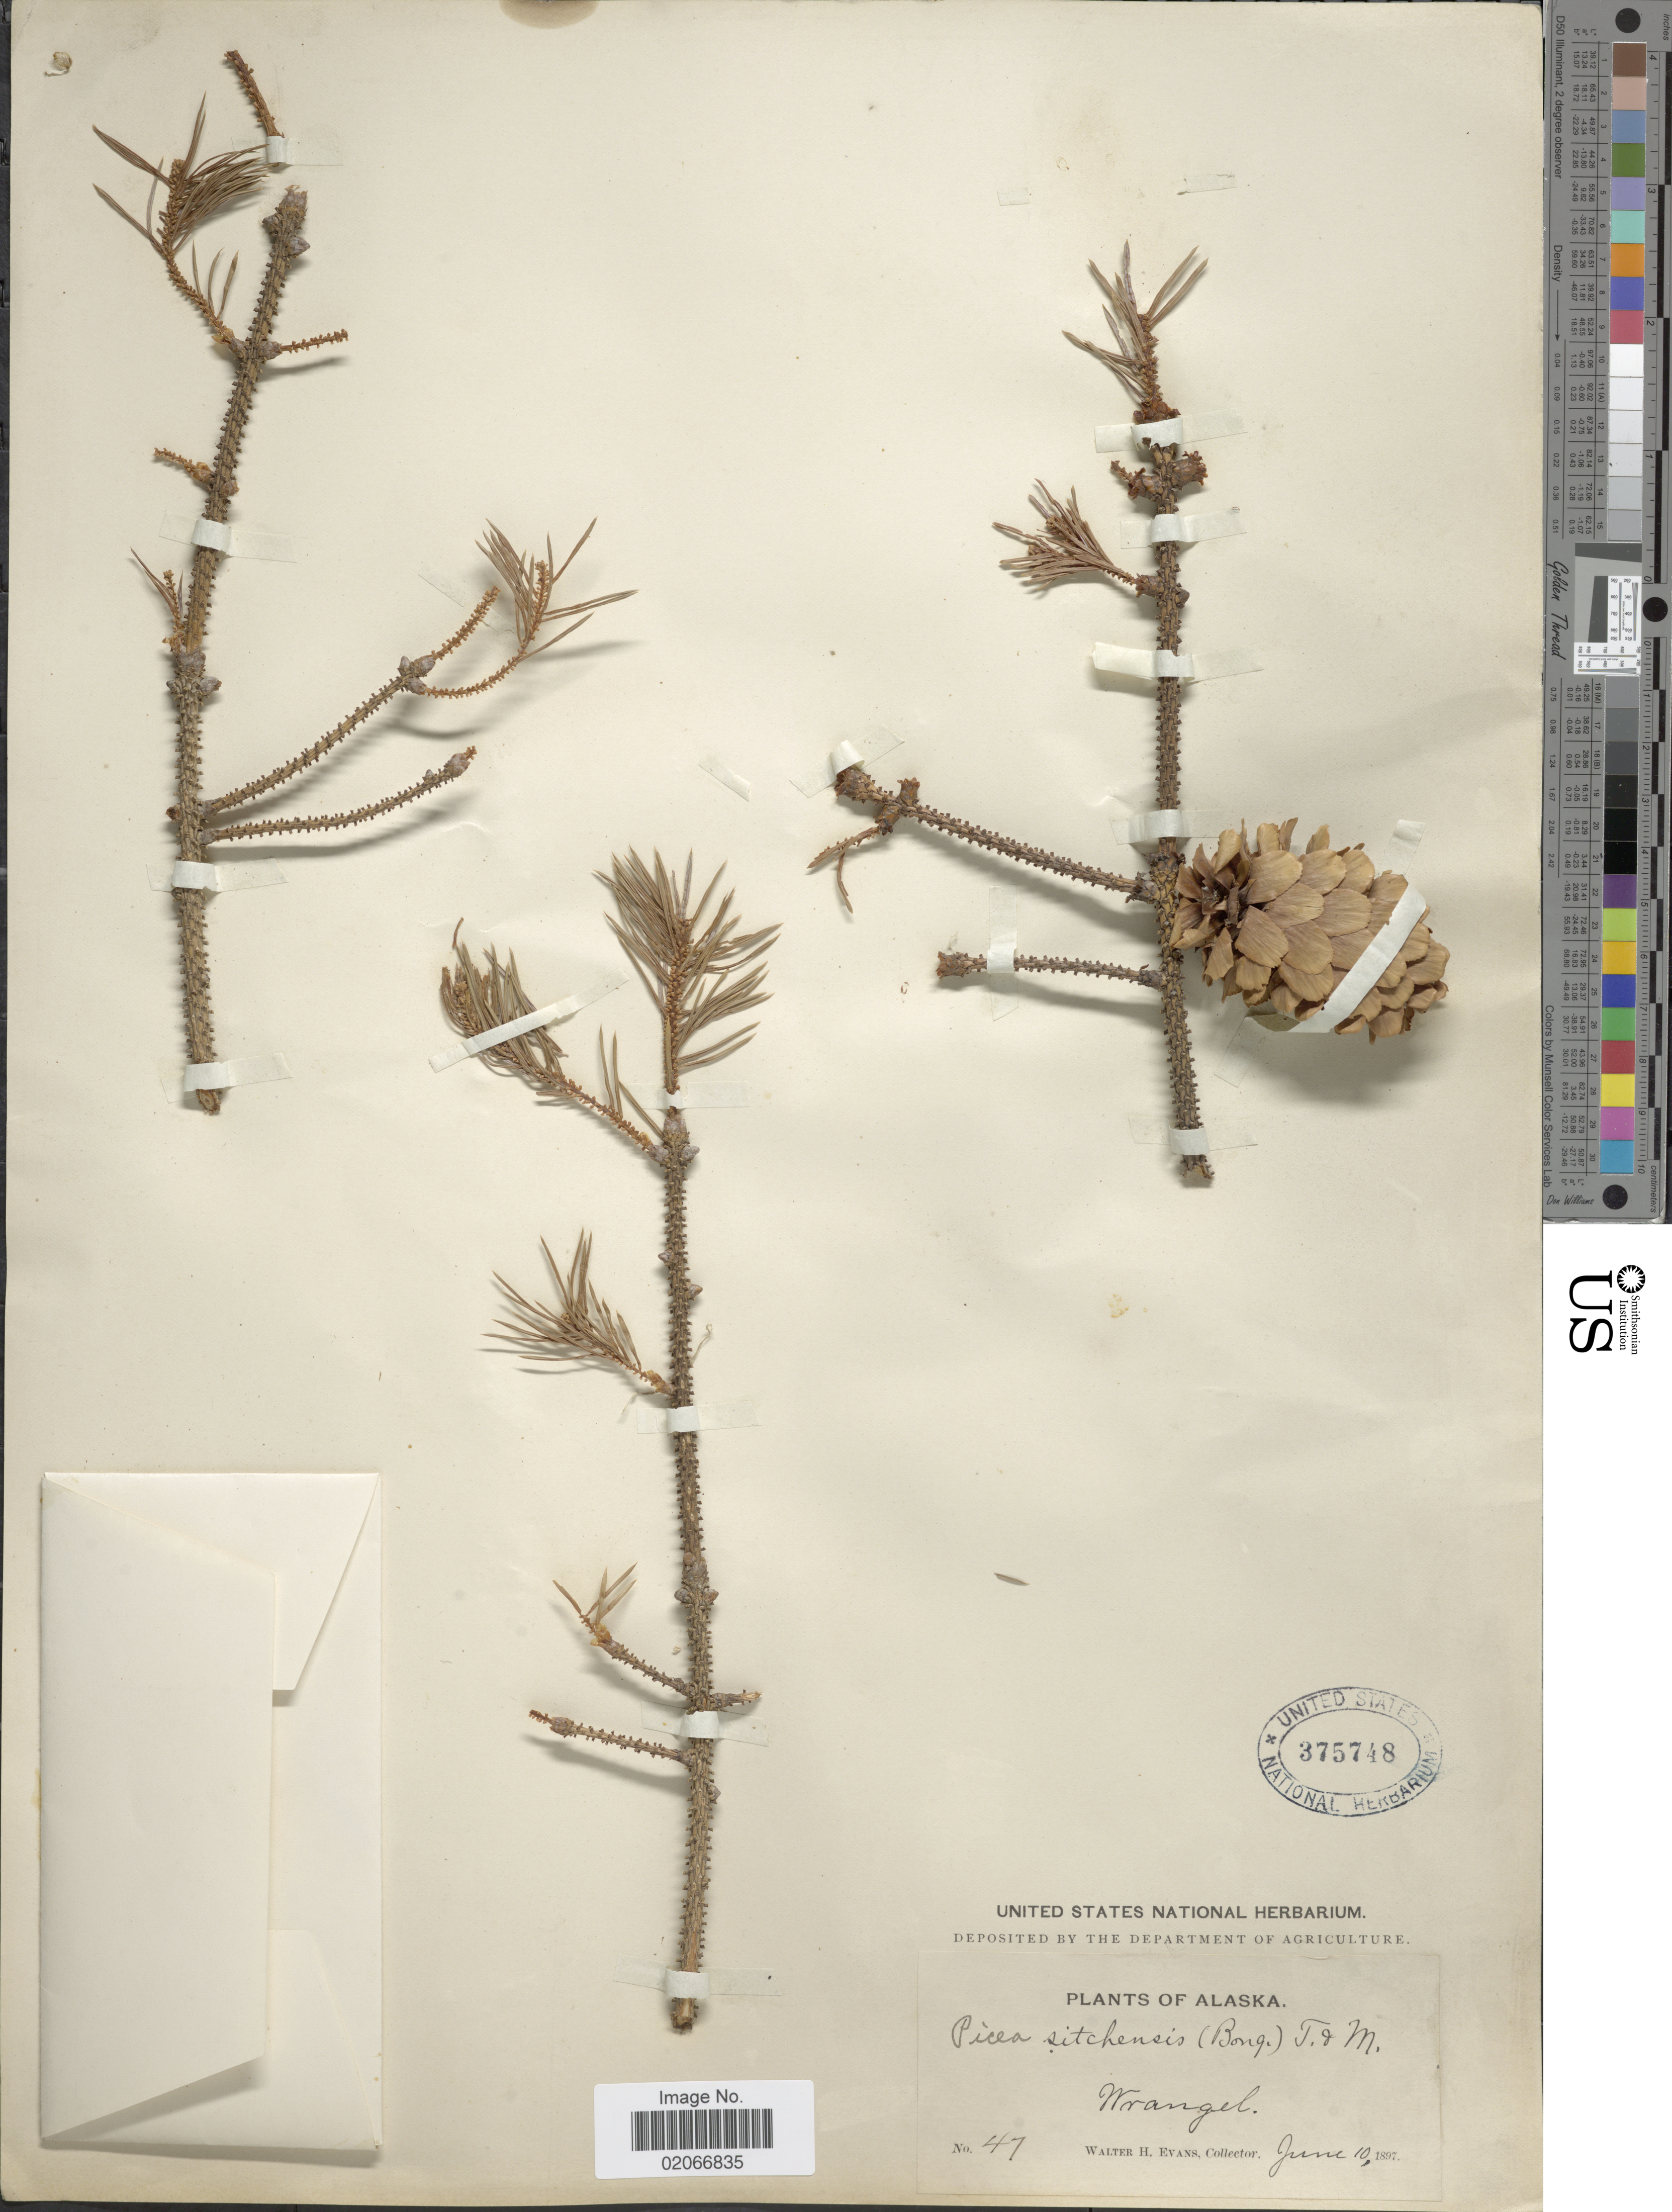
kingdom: Plantae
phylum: Tracheophyta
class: Pinopsida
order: Pinales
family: Pinaceae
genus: Picea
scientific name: Picea sitchensis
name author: (Bong.) Carrière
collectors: W. H. Evans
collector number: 47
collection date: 1897-06-10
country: United States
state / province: Alaska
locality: Wrangell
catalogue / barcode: US 375747